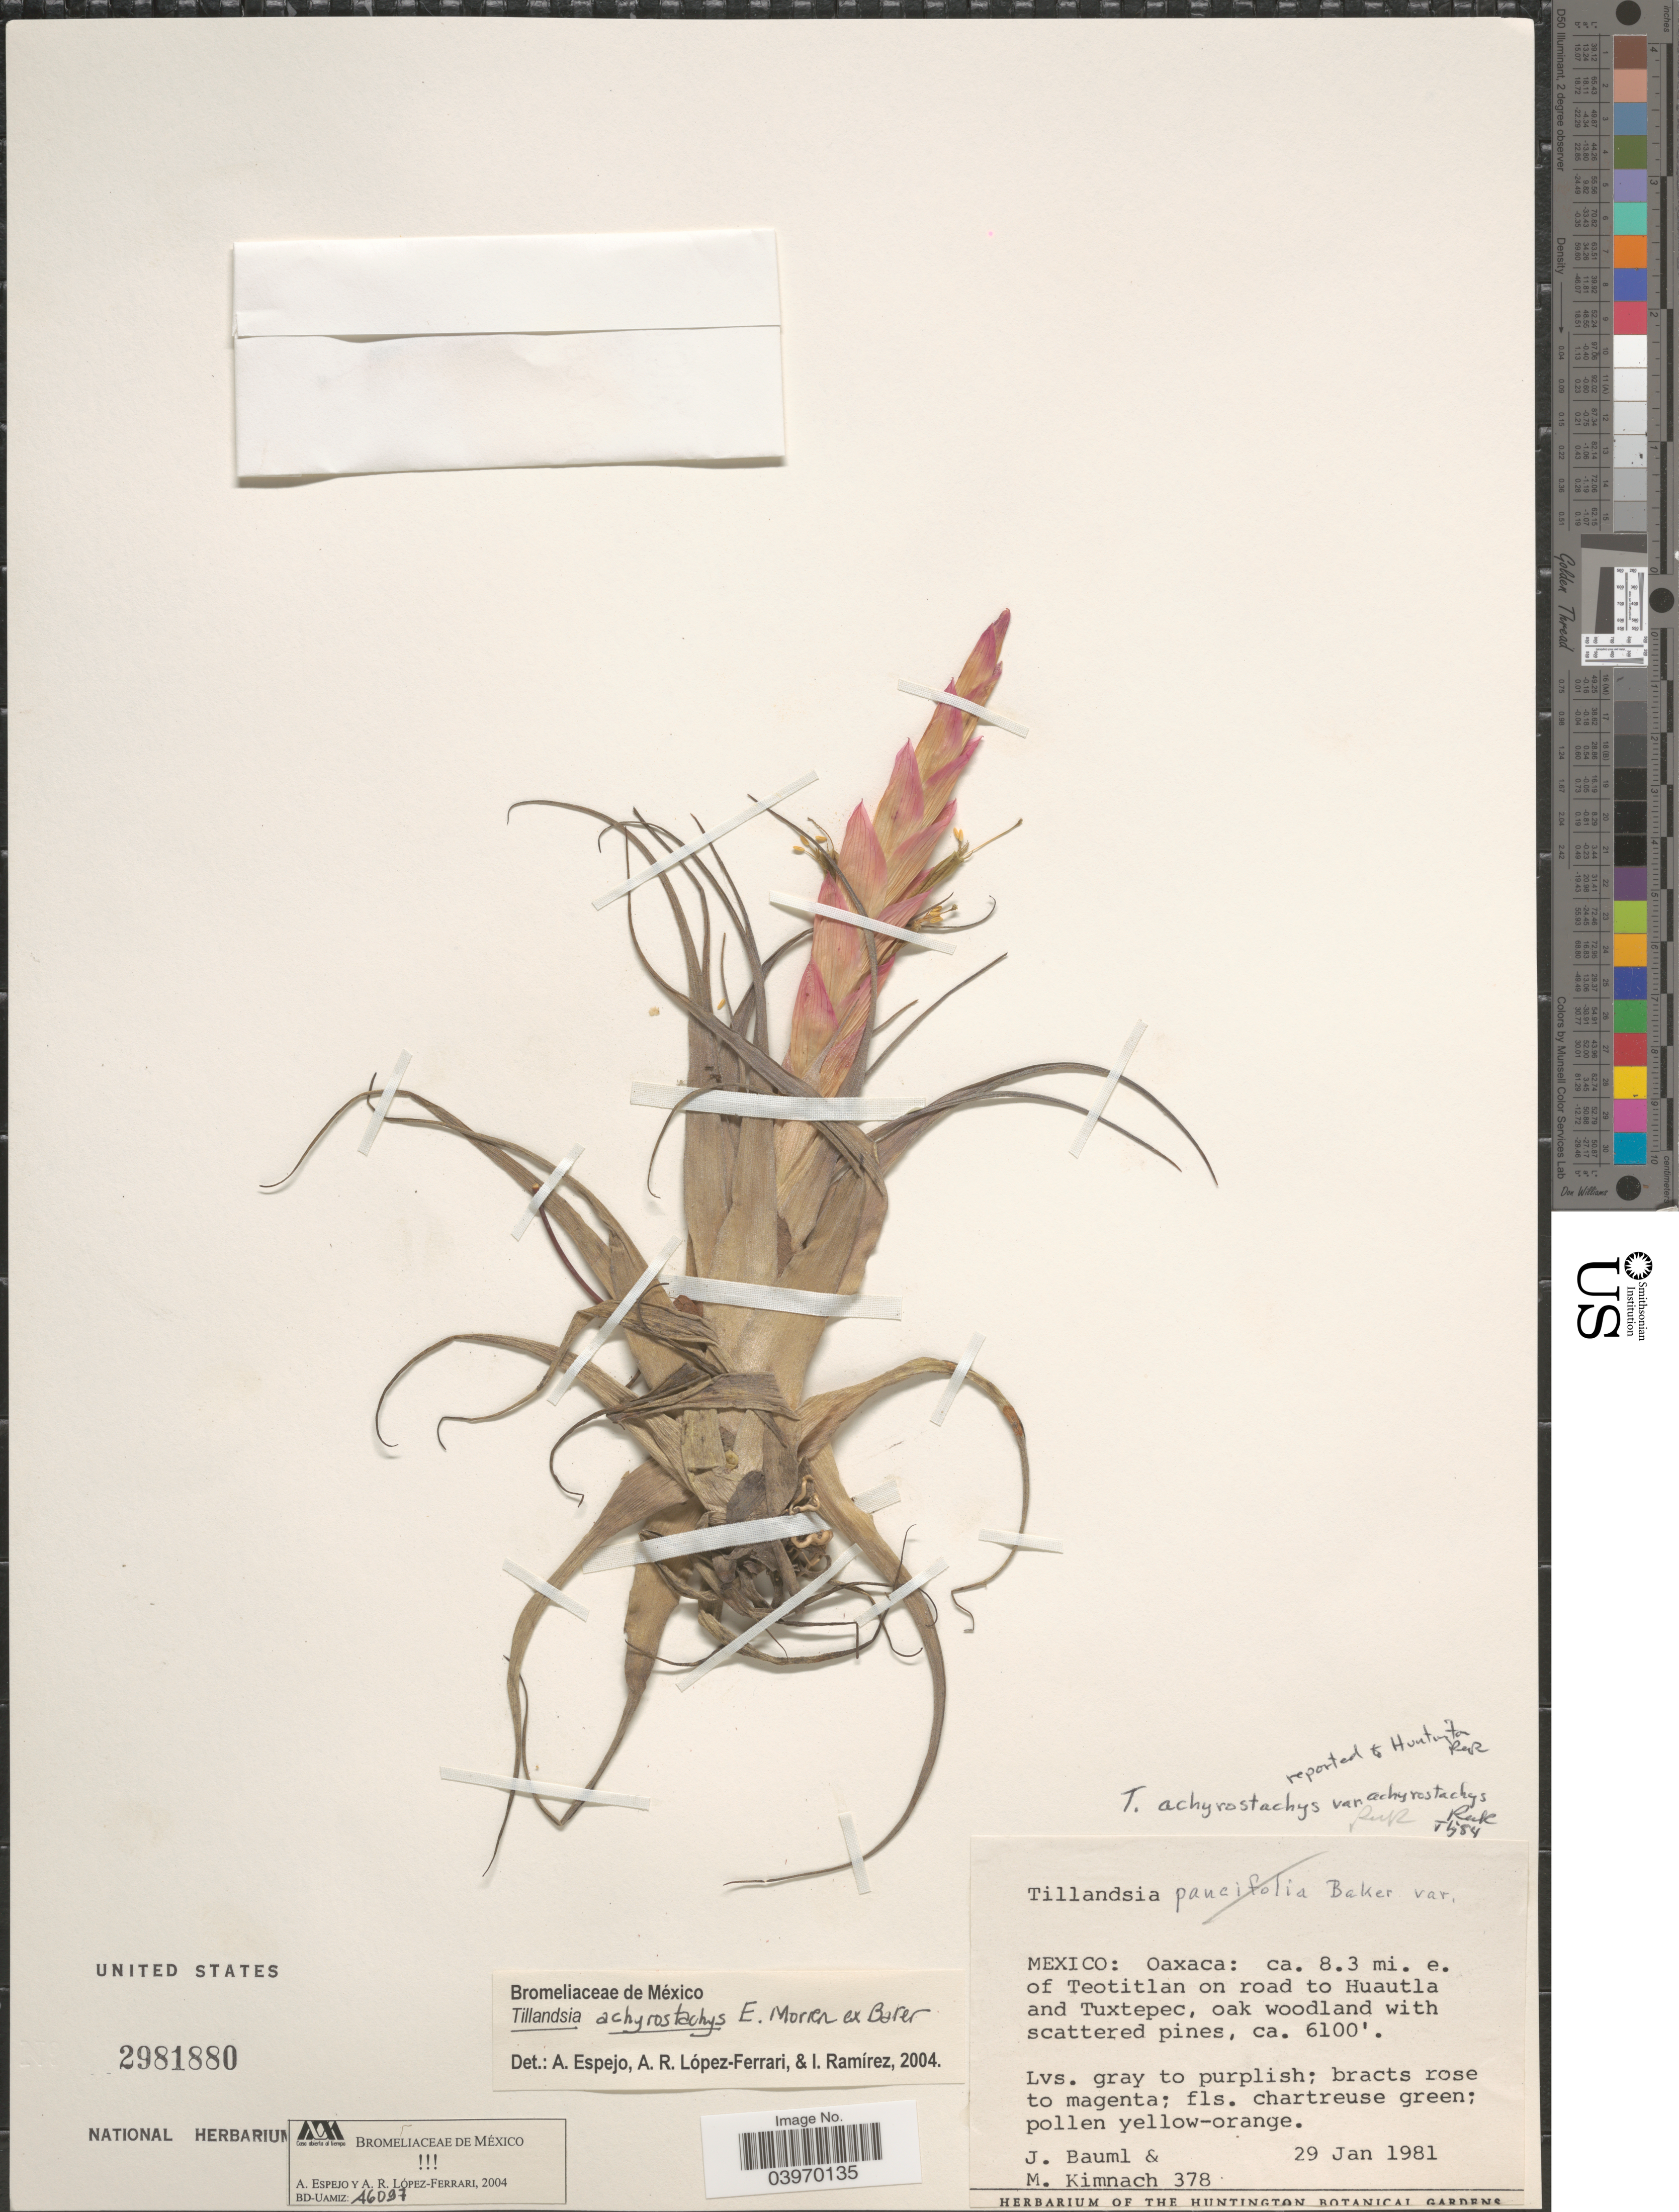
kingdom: Plantae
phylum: Tracheophyta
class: Liliopsida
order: Poales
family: Bromeliaceae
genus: Tillandsia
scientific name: Tillandsia achyrostachys var. achyrostachys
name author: É. Morren ex Baker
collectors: J. Bauml & M. W. Kimnach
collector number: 378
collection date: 1981-01-29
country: Mexico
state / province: Oaxaca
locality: Ca. 8.3 mi. e. of Teotitlan on road to huautla and Tuxtepec.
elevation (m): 1859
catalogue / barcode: US 2981880